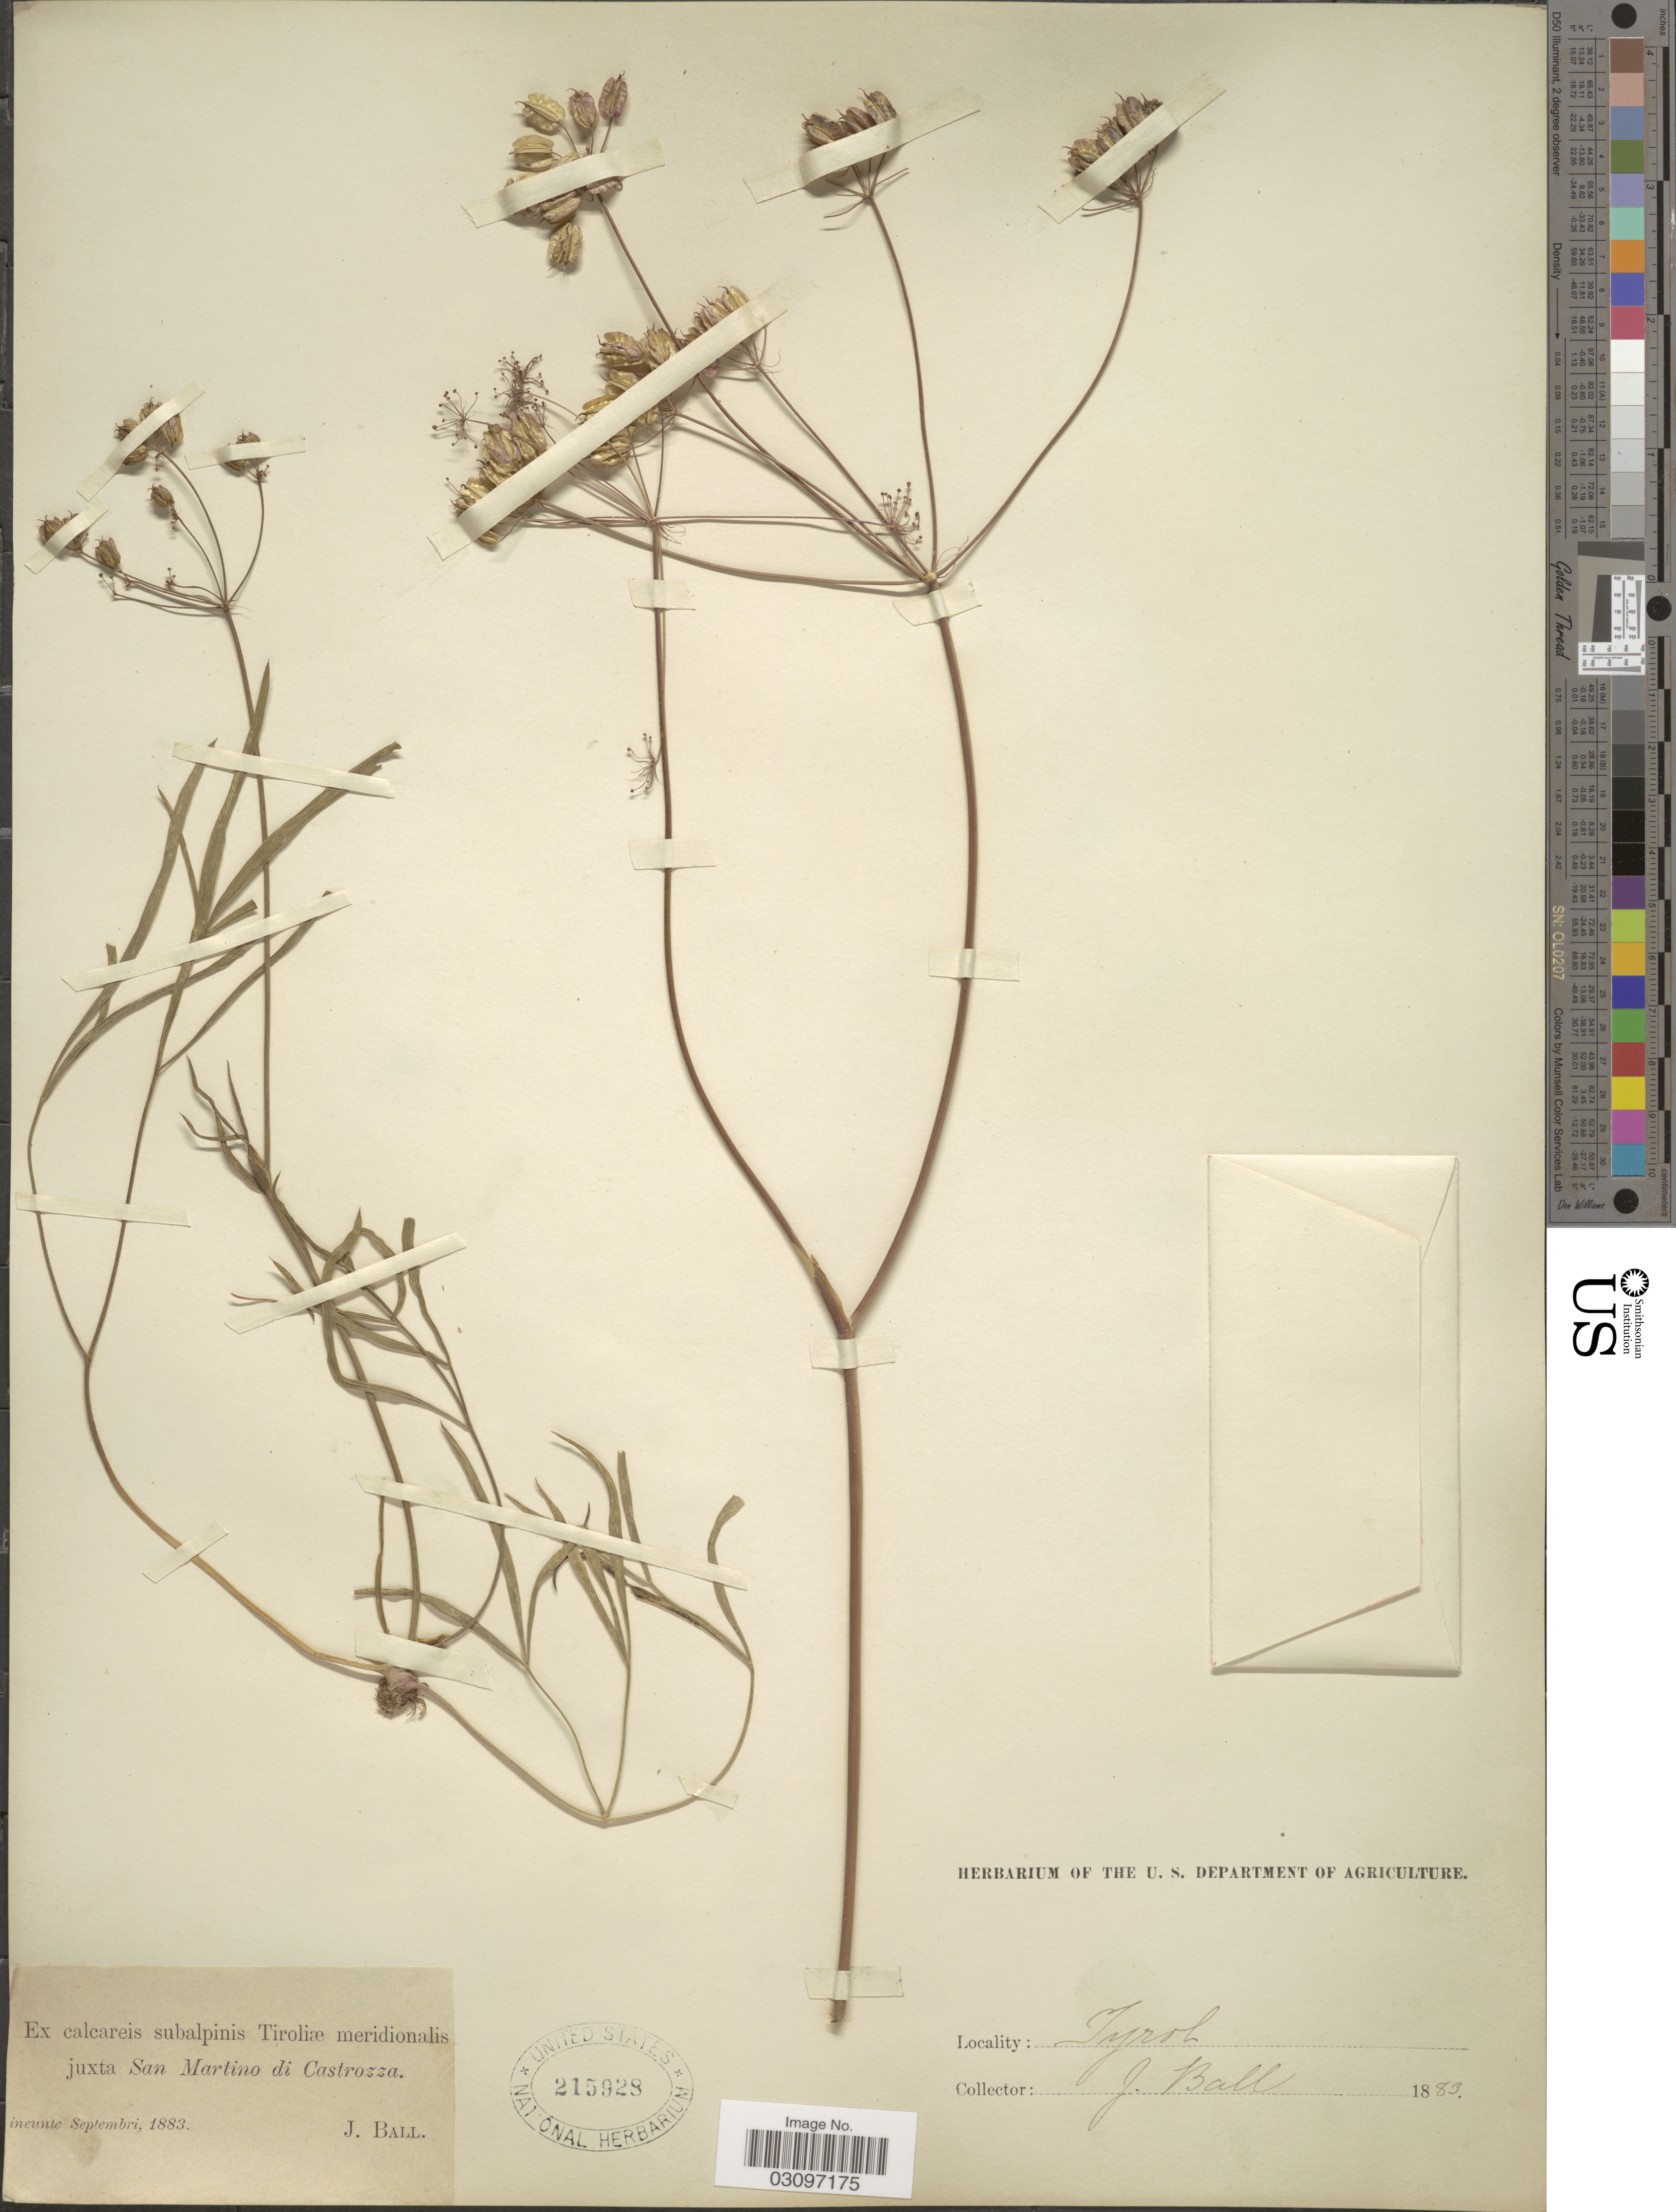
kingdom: Plantae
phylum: Tracheophyta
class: Magnoliopsida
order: Apiales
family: Apiaceae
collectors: J. Ball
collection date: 1883-09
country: Italy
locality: Ex calcareis subalpinis Tiroliæ meridionalis juxta San Martino di Castrozza. Tyrol.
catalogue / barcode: US 215928